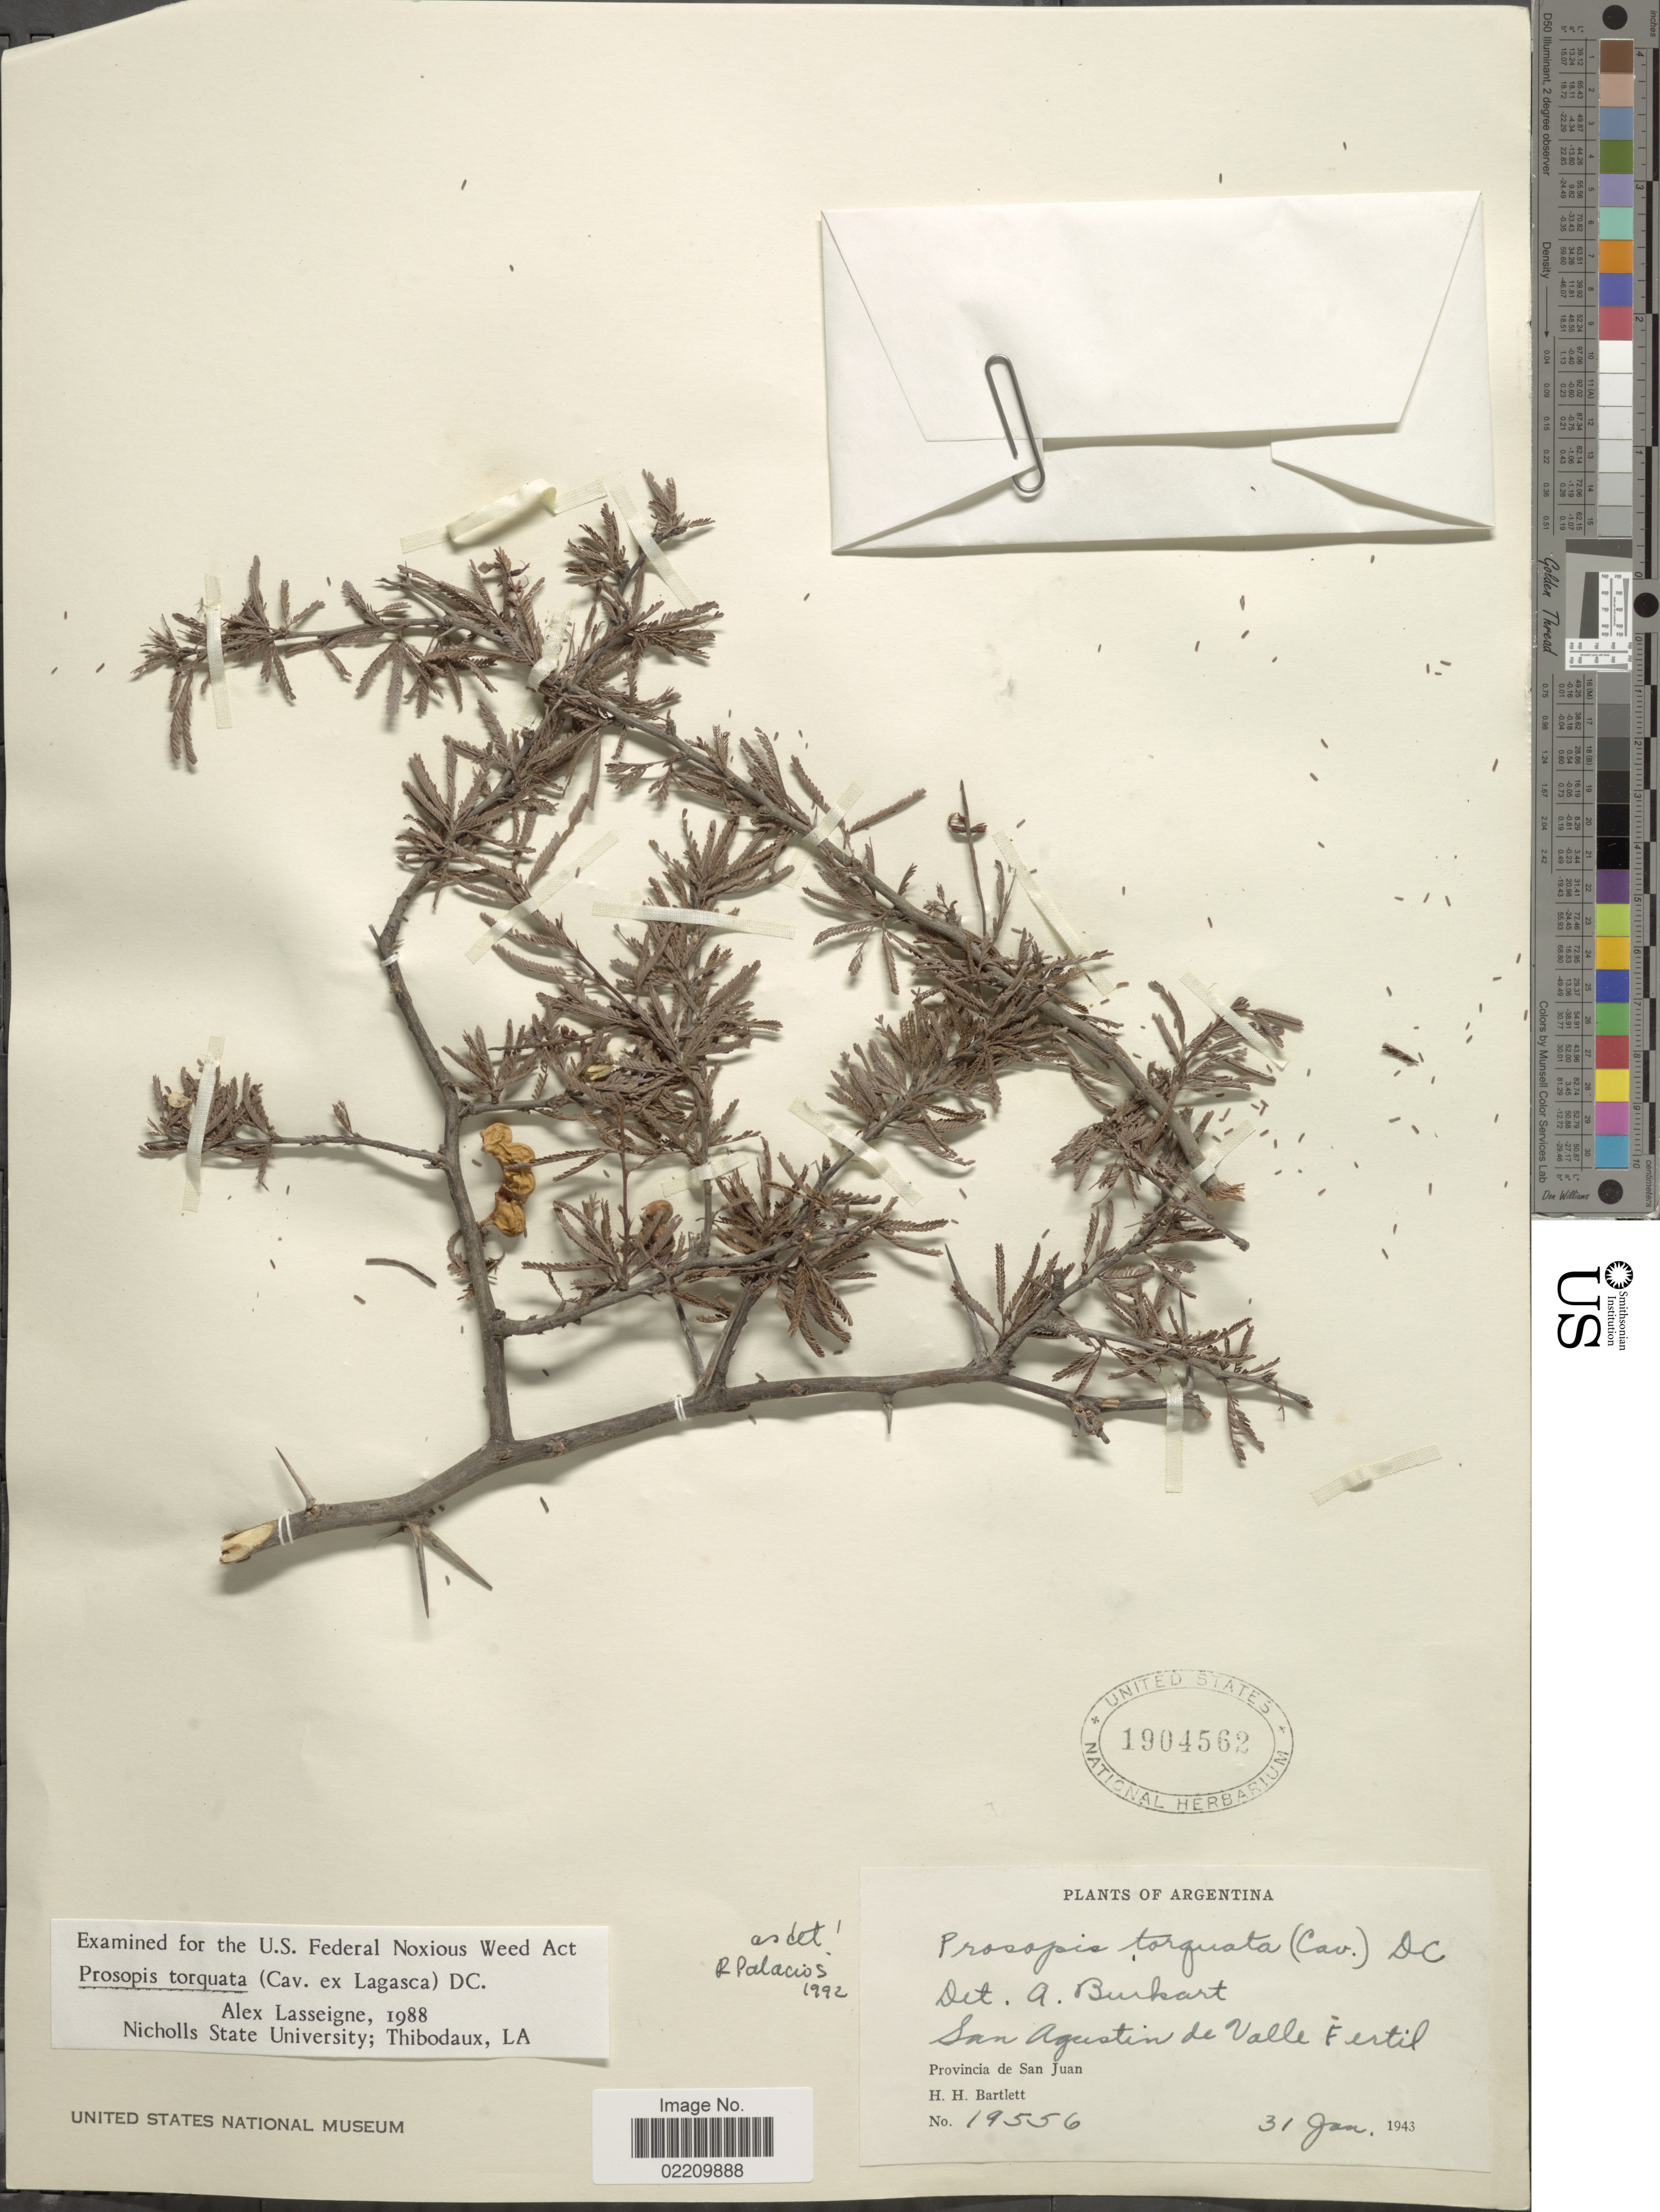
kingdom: Plantae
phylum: Tracheophyta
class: Magnoliopsida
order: Fabales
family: Fabaceae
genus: Strombocarpa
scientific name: Strombocarpa torquata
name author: (Lag.) Hutch.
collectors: H. H. Bartlett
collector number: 19556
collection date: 1943-01-31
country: Argentina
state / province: San Juan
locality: San Augustin de Valle Fertil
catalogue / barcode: US 1904562